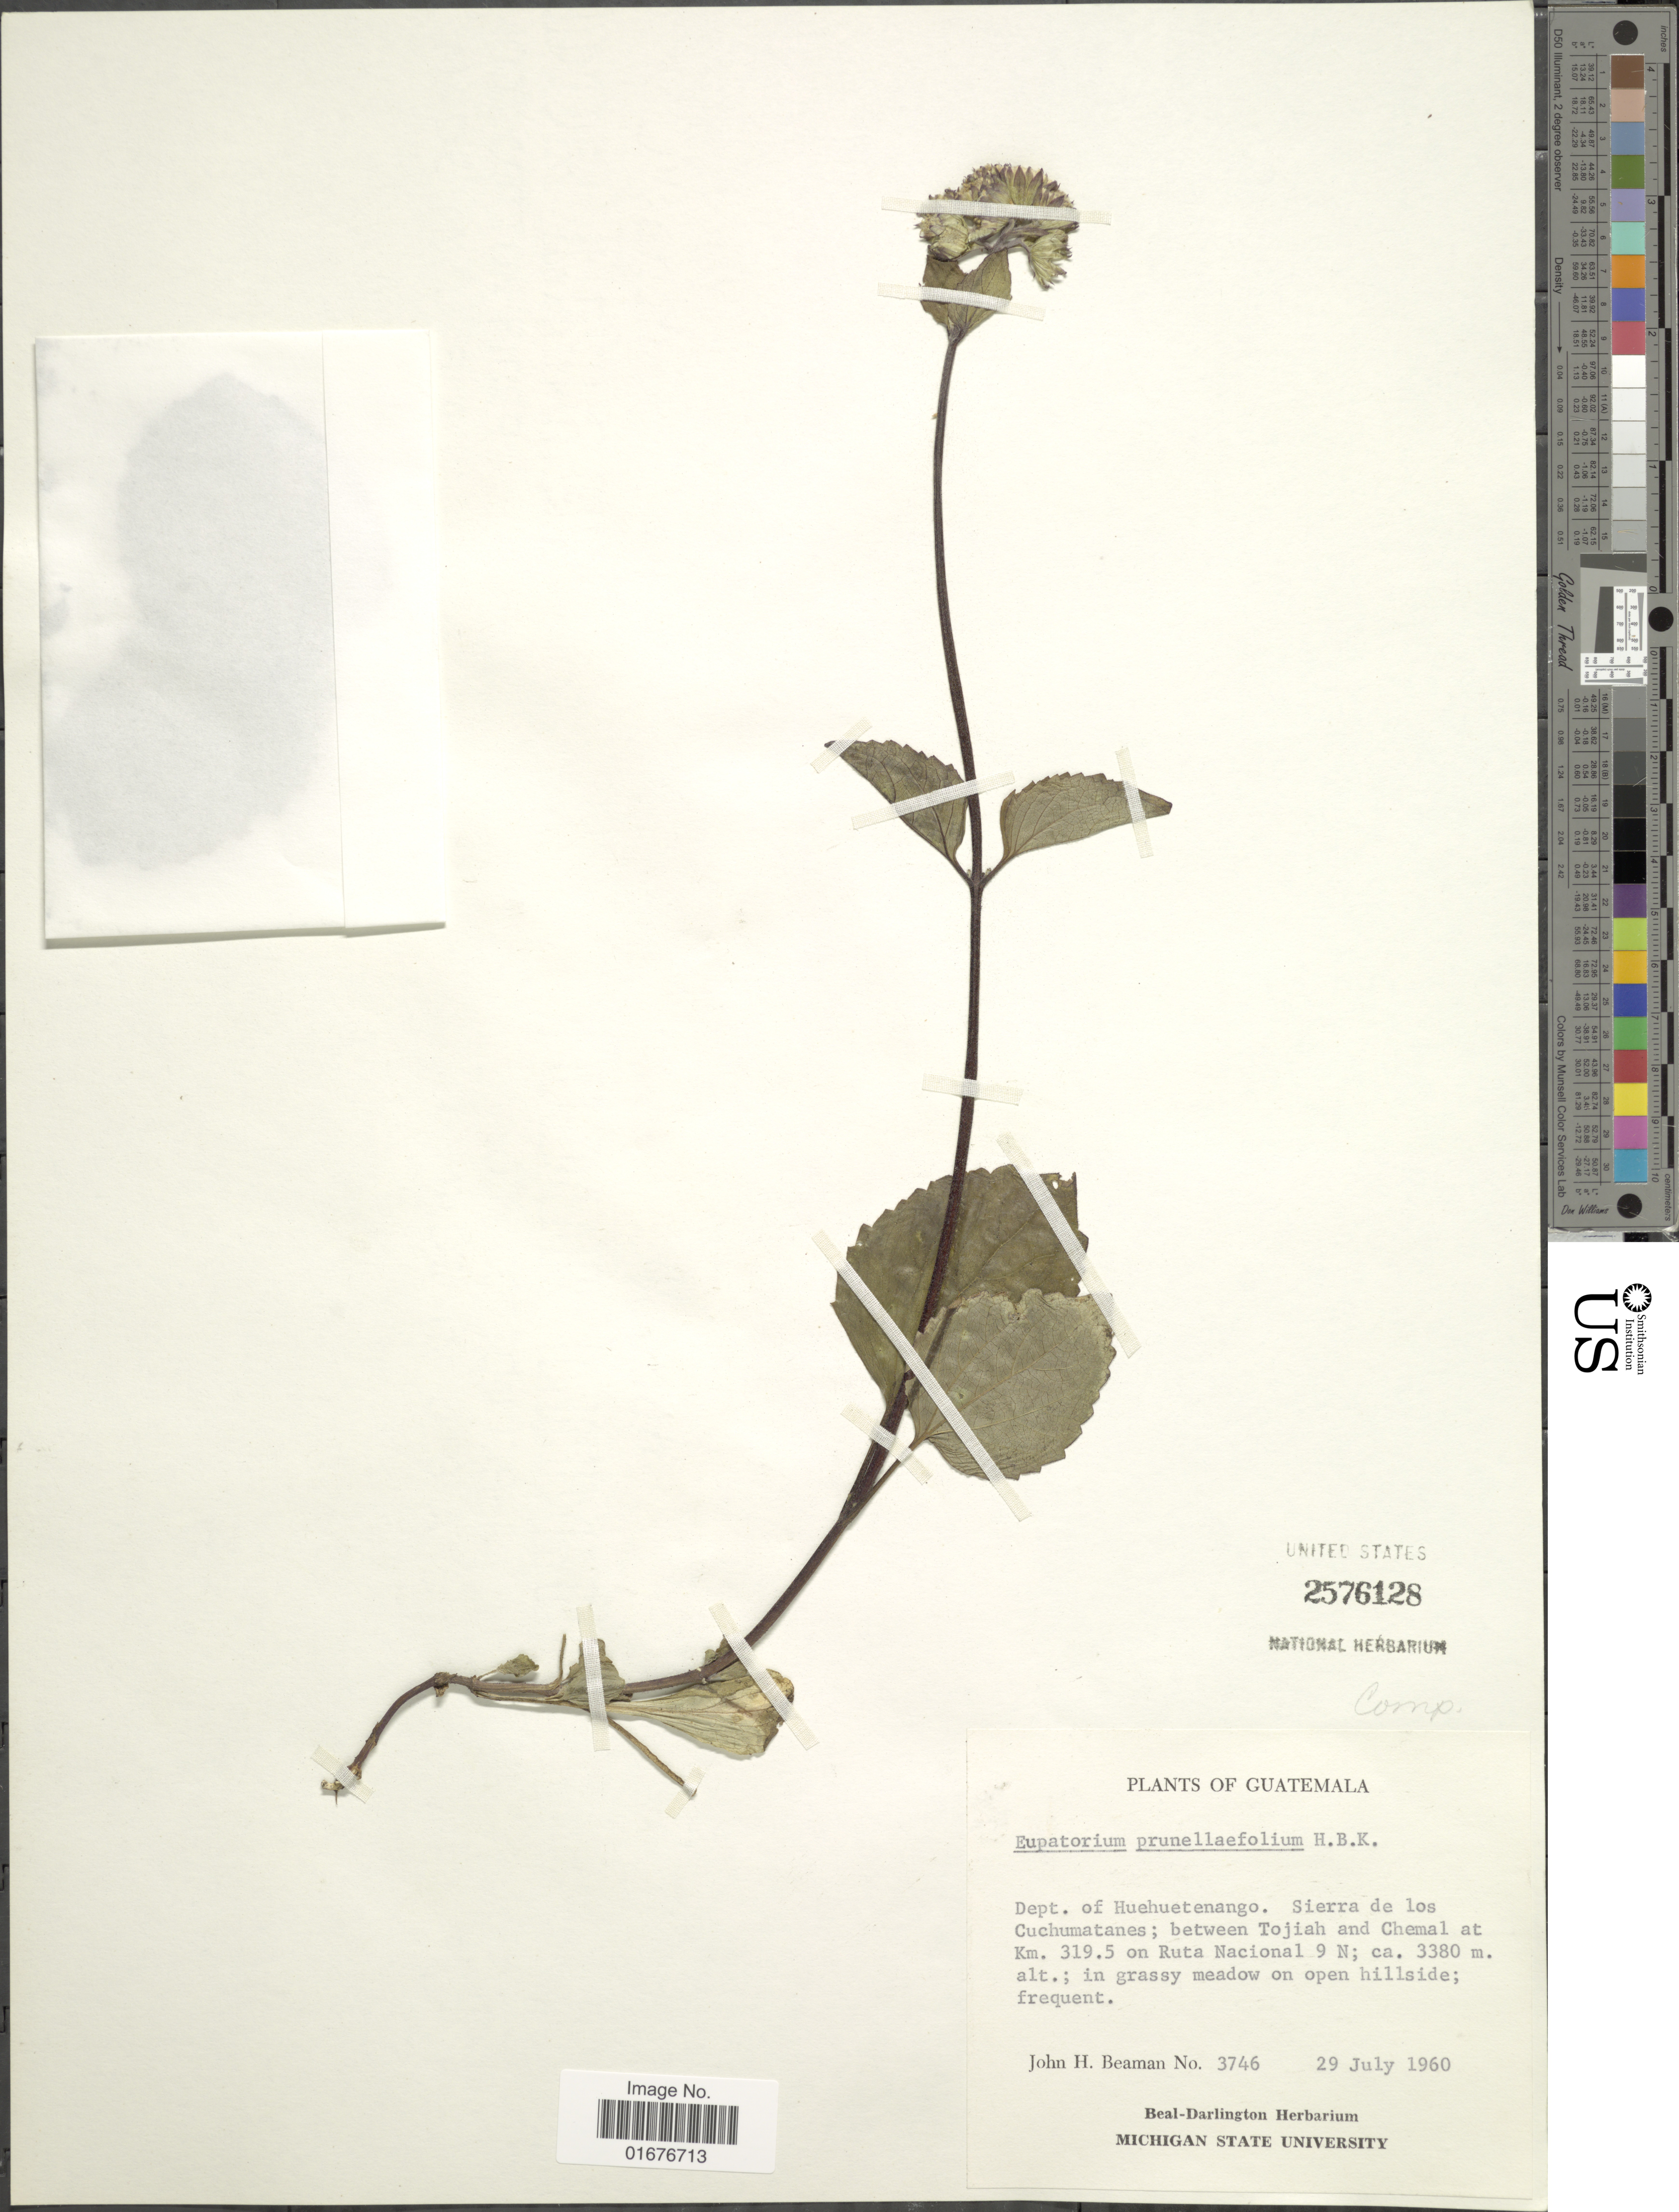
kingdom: Plantae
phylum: Tracheophyta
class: Magnoliopsida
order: Asterales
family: Asteraceae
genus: Ageratina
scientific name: Ageratina prunellaefolia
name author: (Kunth) R.M. King & H. Rob.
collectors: J. H. Beaman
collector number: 3746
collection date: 1960-07-29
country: Guatemala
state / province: Huehuetenango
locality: Sierra de los Cuchumatanes; between Tojiah and Chemas at km. 319.5 on Ruta Nacional ( N; in grassy meadow on open hillside; frequent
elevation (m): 3380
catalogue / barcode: US 2576128